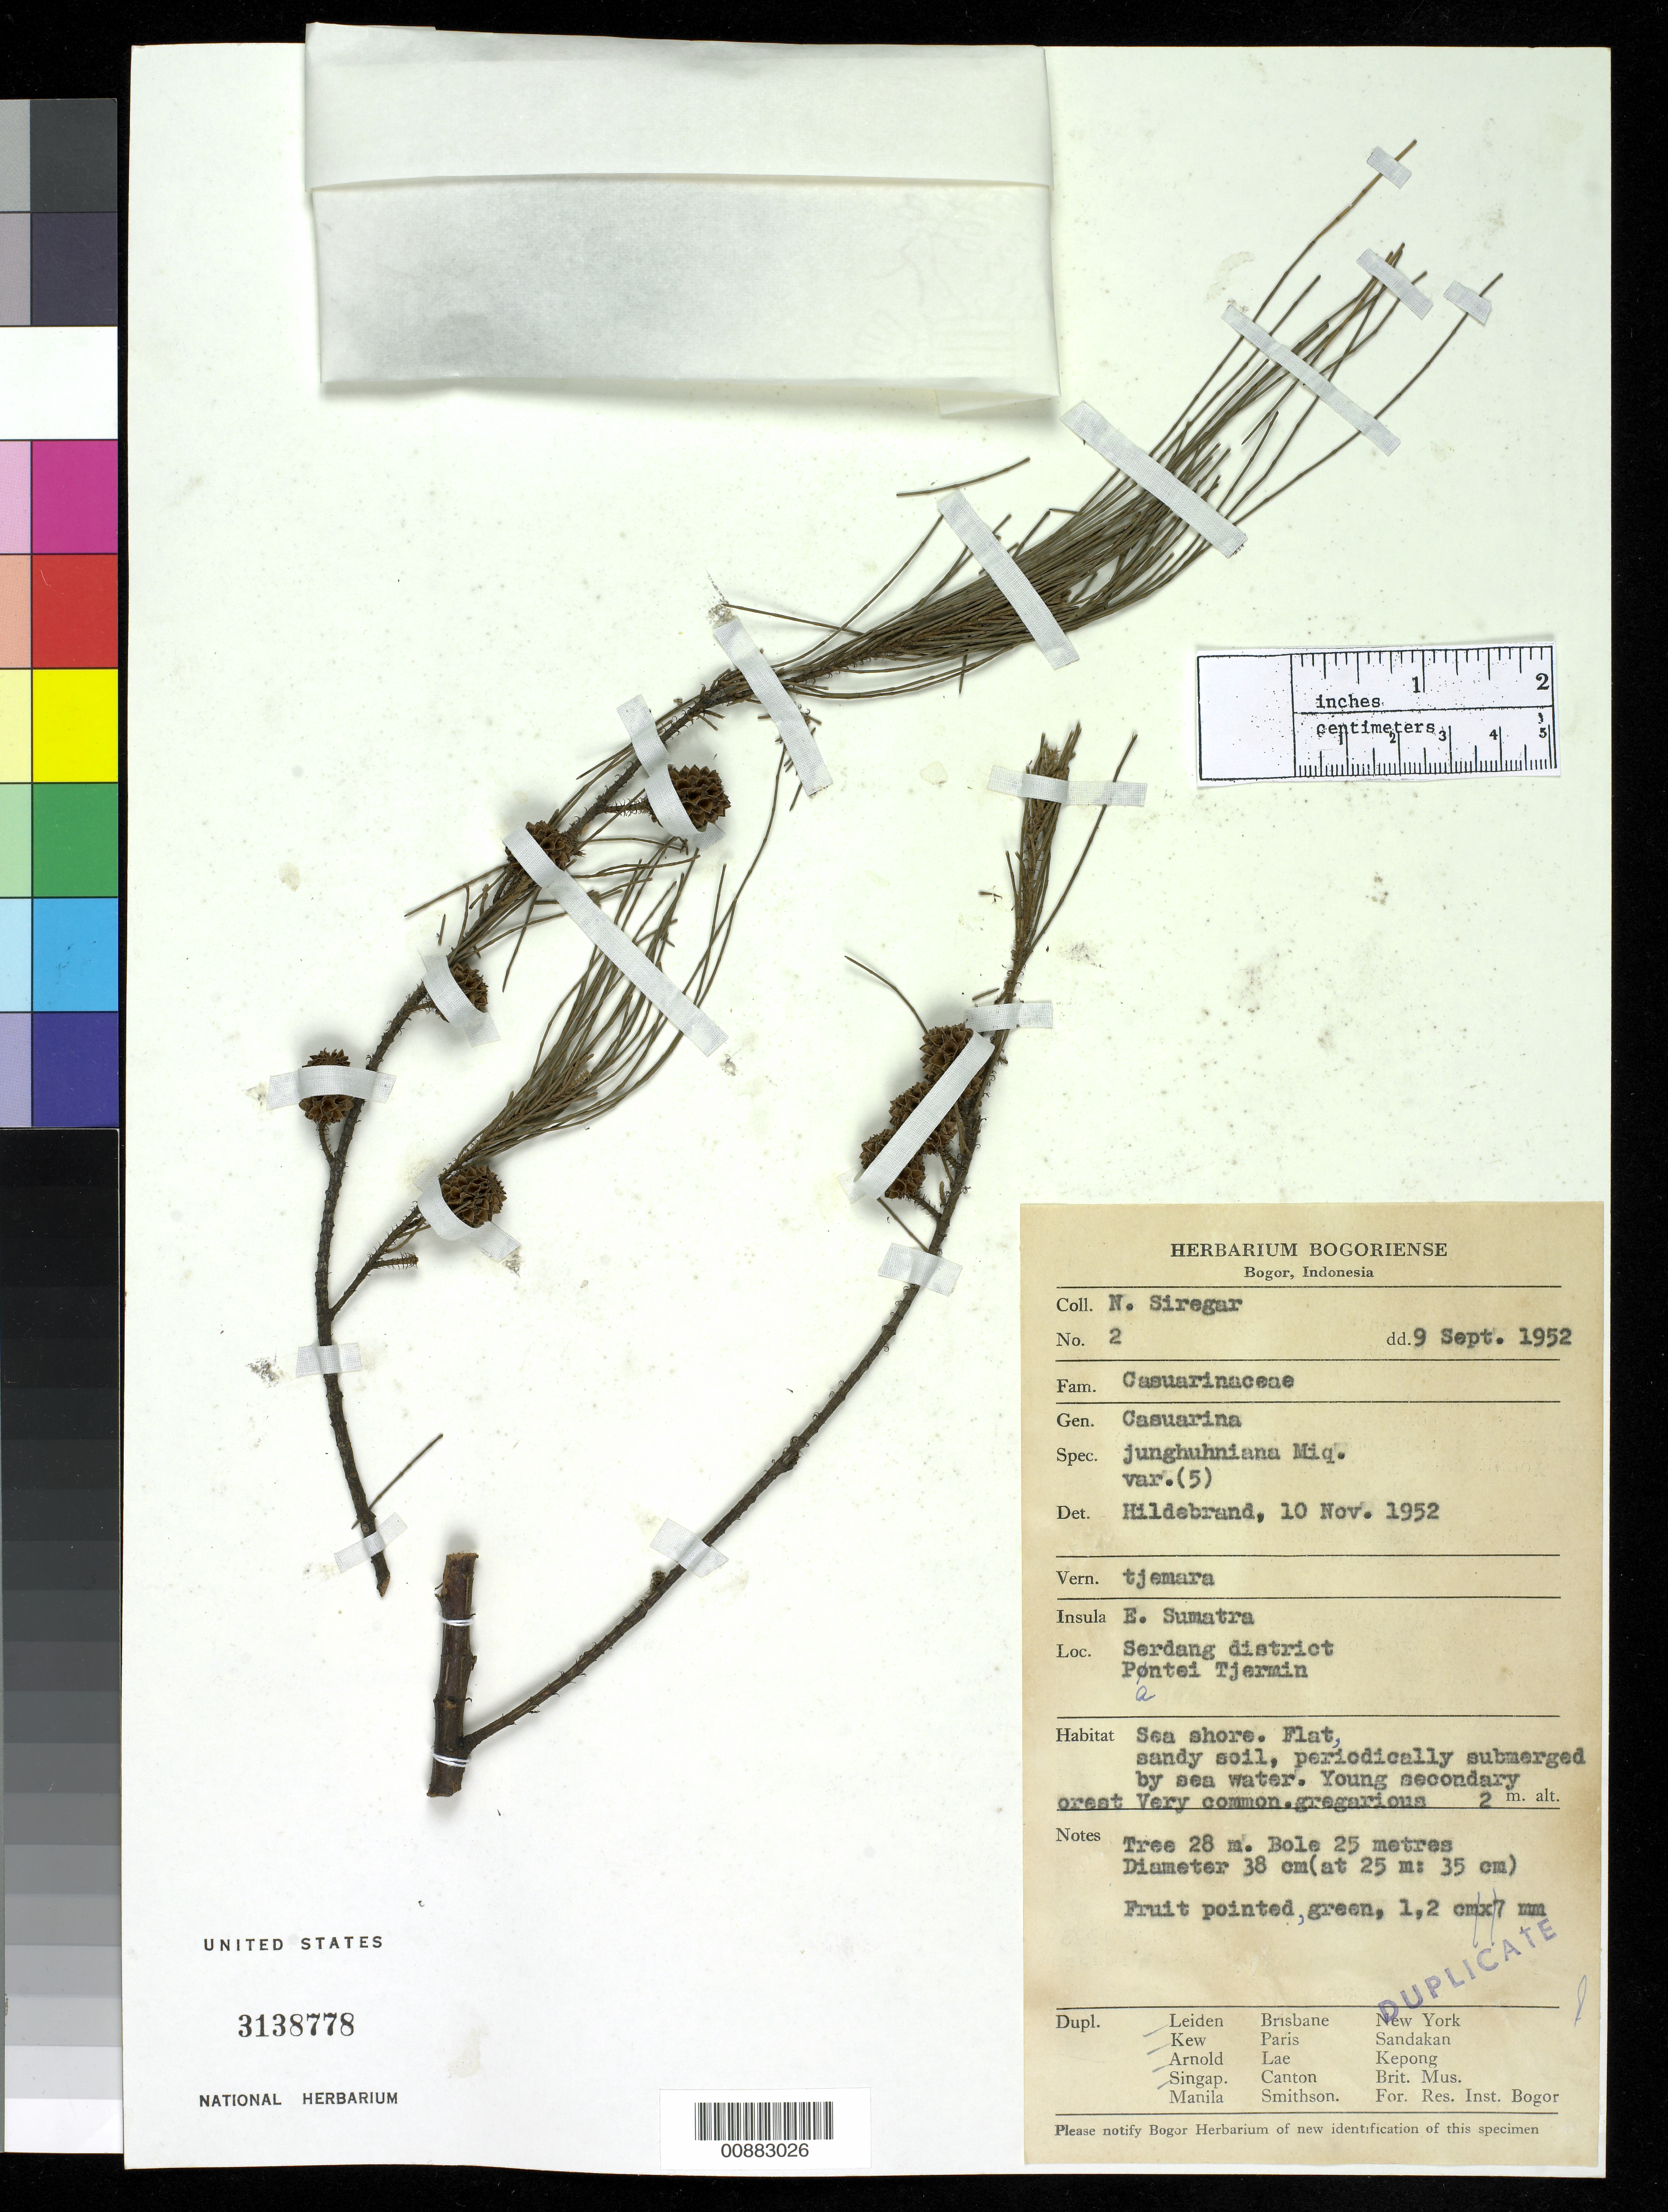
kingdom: Plantae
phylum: Tracheophyta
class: Magnoliopsida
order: Fagales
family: Casuarinaceae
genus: Casuarina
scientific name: Casuarina junghuhniana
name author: Miq.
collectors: N. Siregar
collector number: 2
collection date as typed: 09 Sep 1952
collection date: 1952-09-09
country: Indonesia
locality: Serdang district, Pontei Tjermin, Bogor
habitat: sea shore. Flat, sandy soil, periodically submerged by sea water.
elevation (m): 2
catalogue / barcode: US 3138778